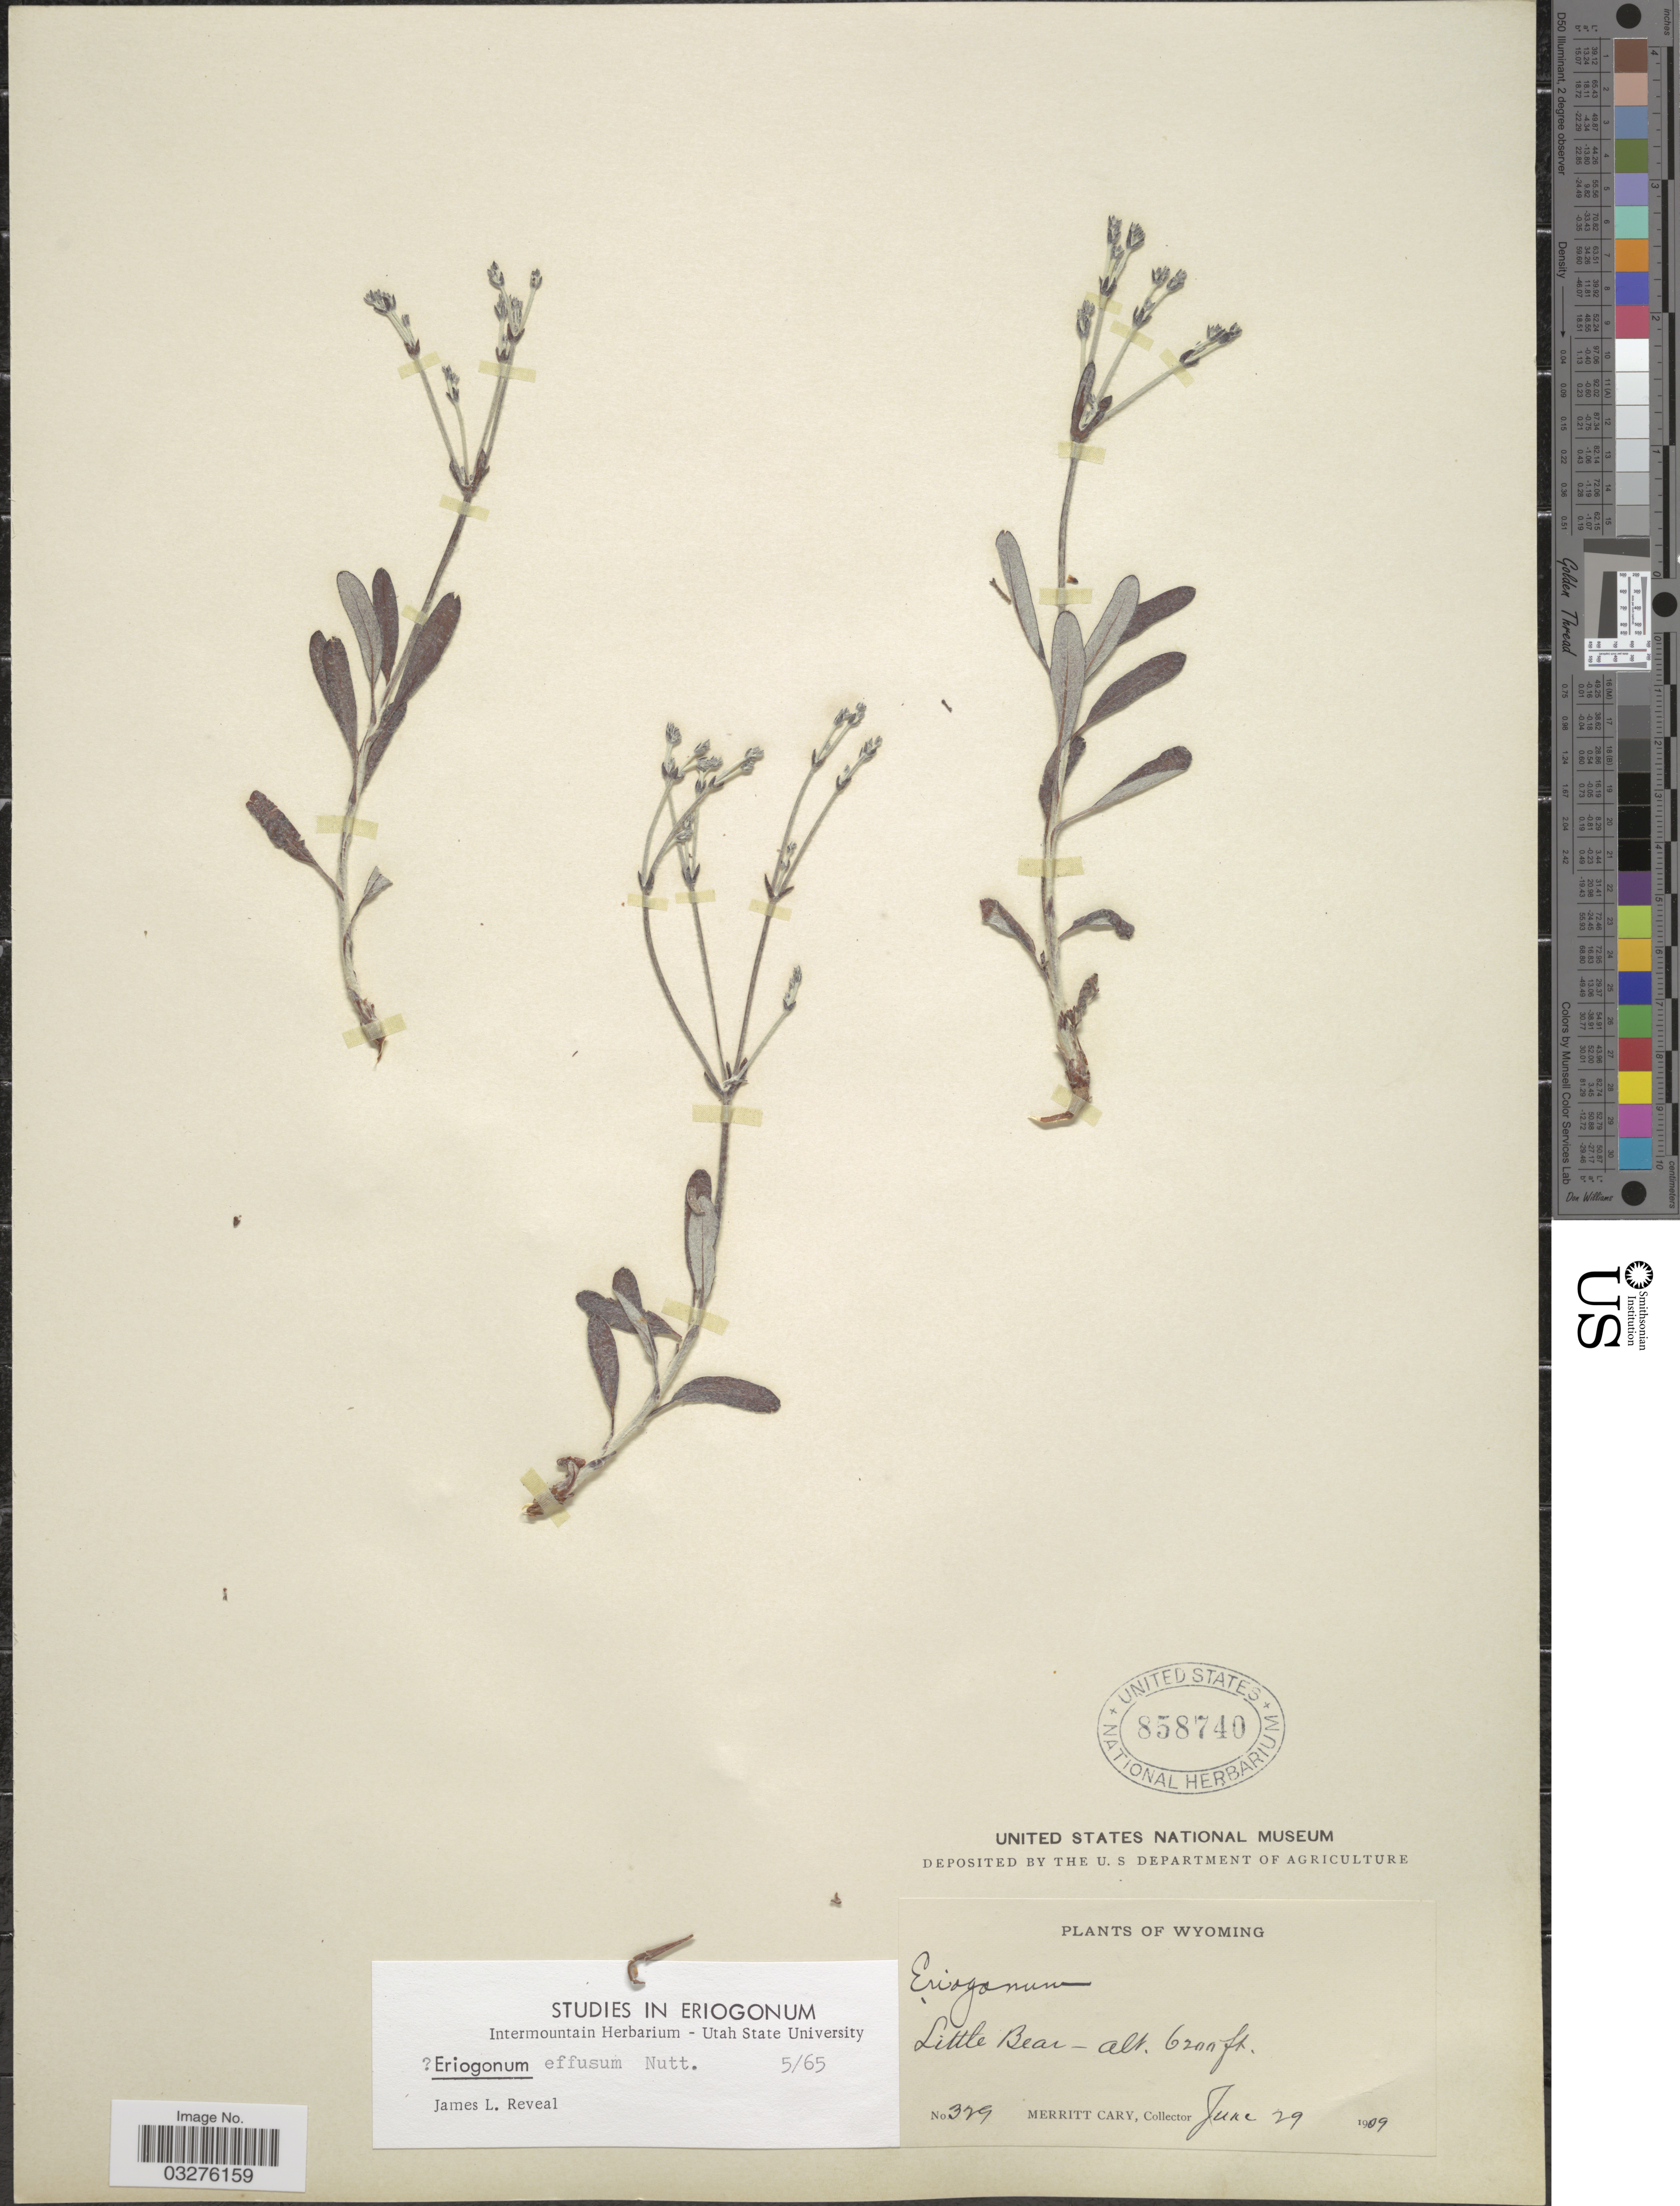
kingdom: Plantae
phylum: Tracheophyta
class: Magnoliopsida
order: Caryophyllales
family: Polygonaceae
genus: Eriogonum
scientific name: Eriogonum effusum var. effusum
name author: Nutt.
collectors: M. Cary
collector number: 329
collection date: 1909-06-29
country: United States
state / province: Wyoming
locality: Little Bear.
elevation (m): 1890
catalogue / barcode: US 858740